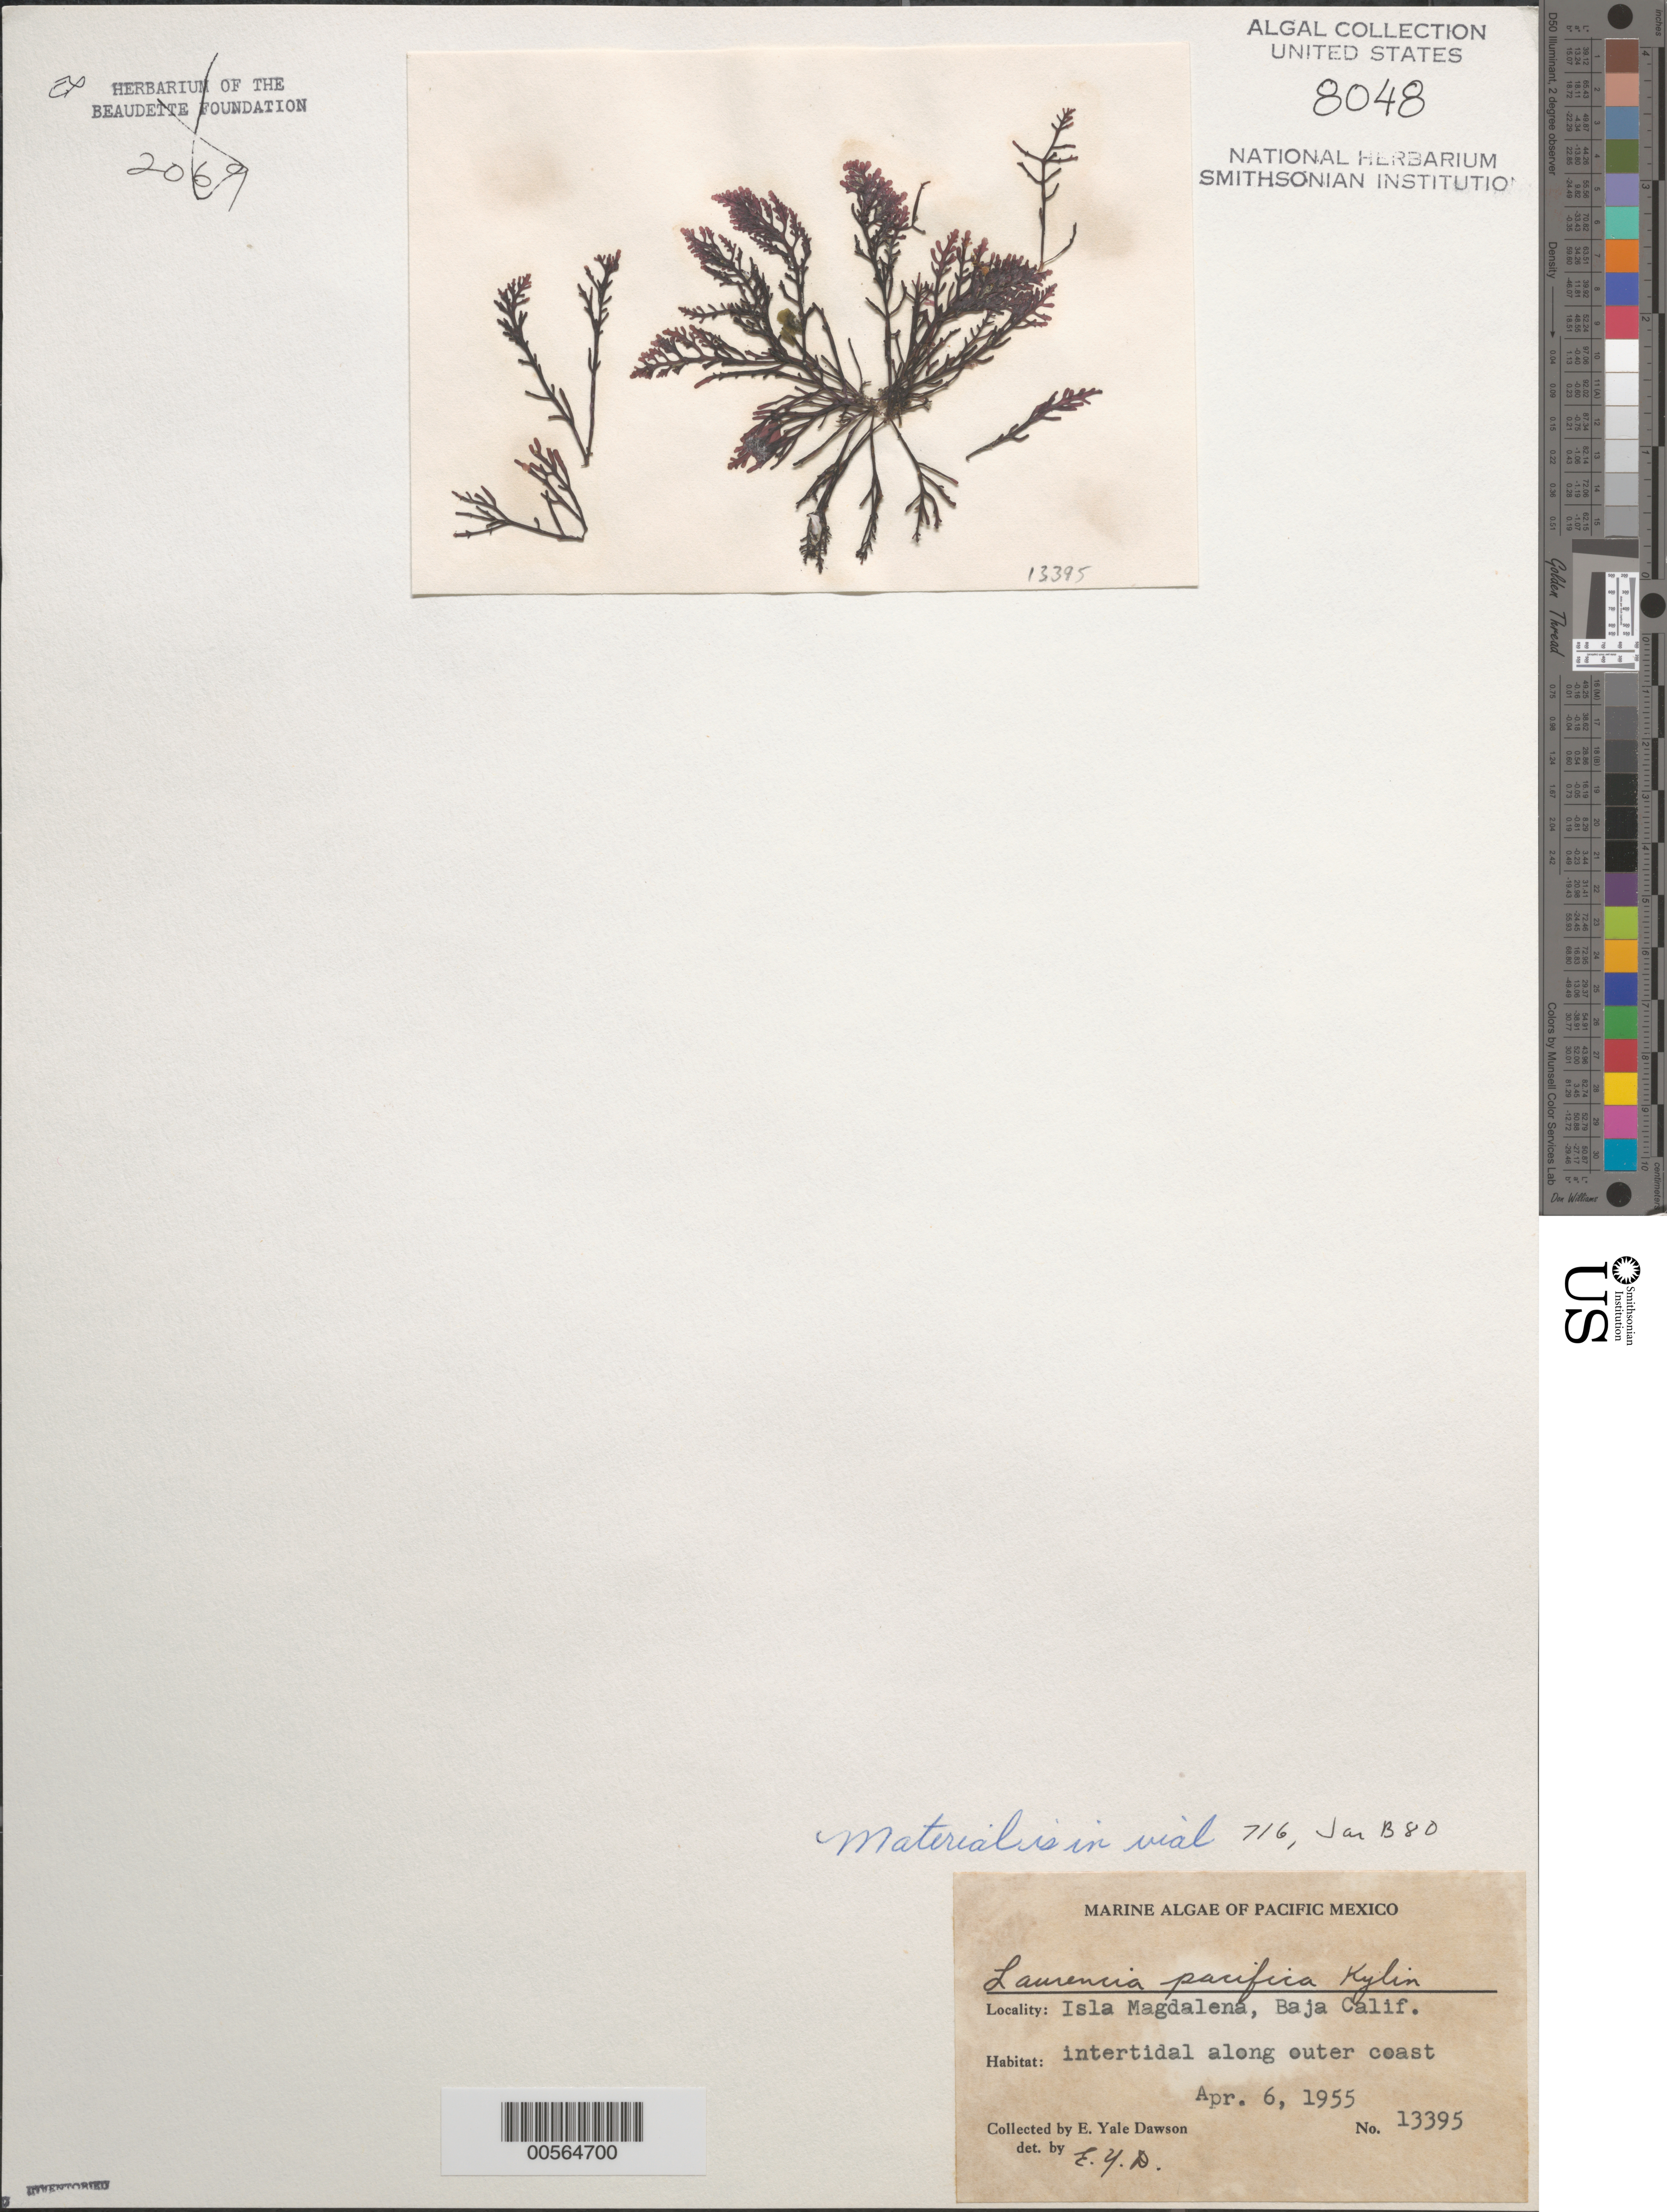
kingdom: Plantae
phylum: Rhodophyta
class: Florideophyceae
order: Ceramiales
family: Rhodomelaceae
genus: Laurencia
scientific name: Laurencia pacifica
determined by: Dawson, E. Y.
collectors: E. Y. Dawson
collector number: EYD 13395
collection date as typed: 06 Apr 1955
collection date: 1955-04-06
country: Mexico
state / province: Baja California Sur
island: Isla Magdalena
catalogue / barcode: US 8048